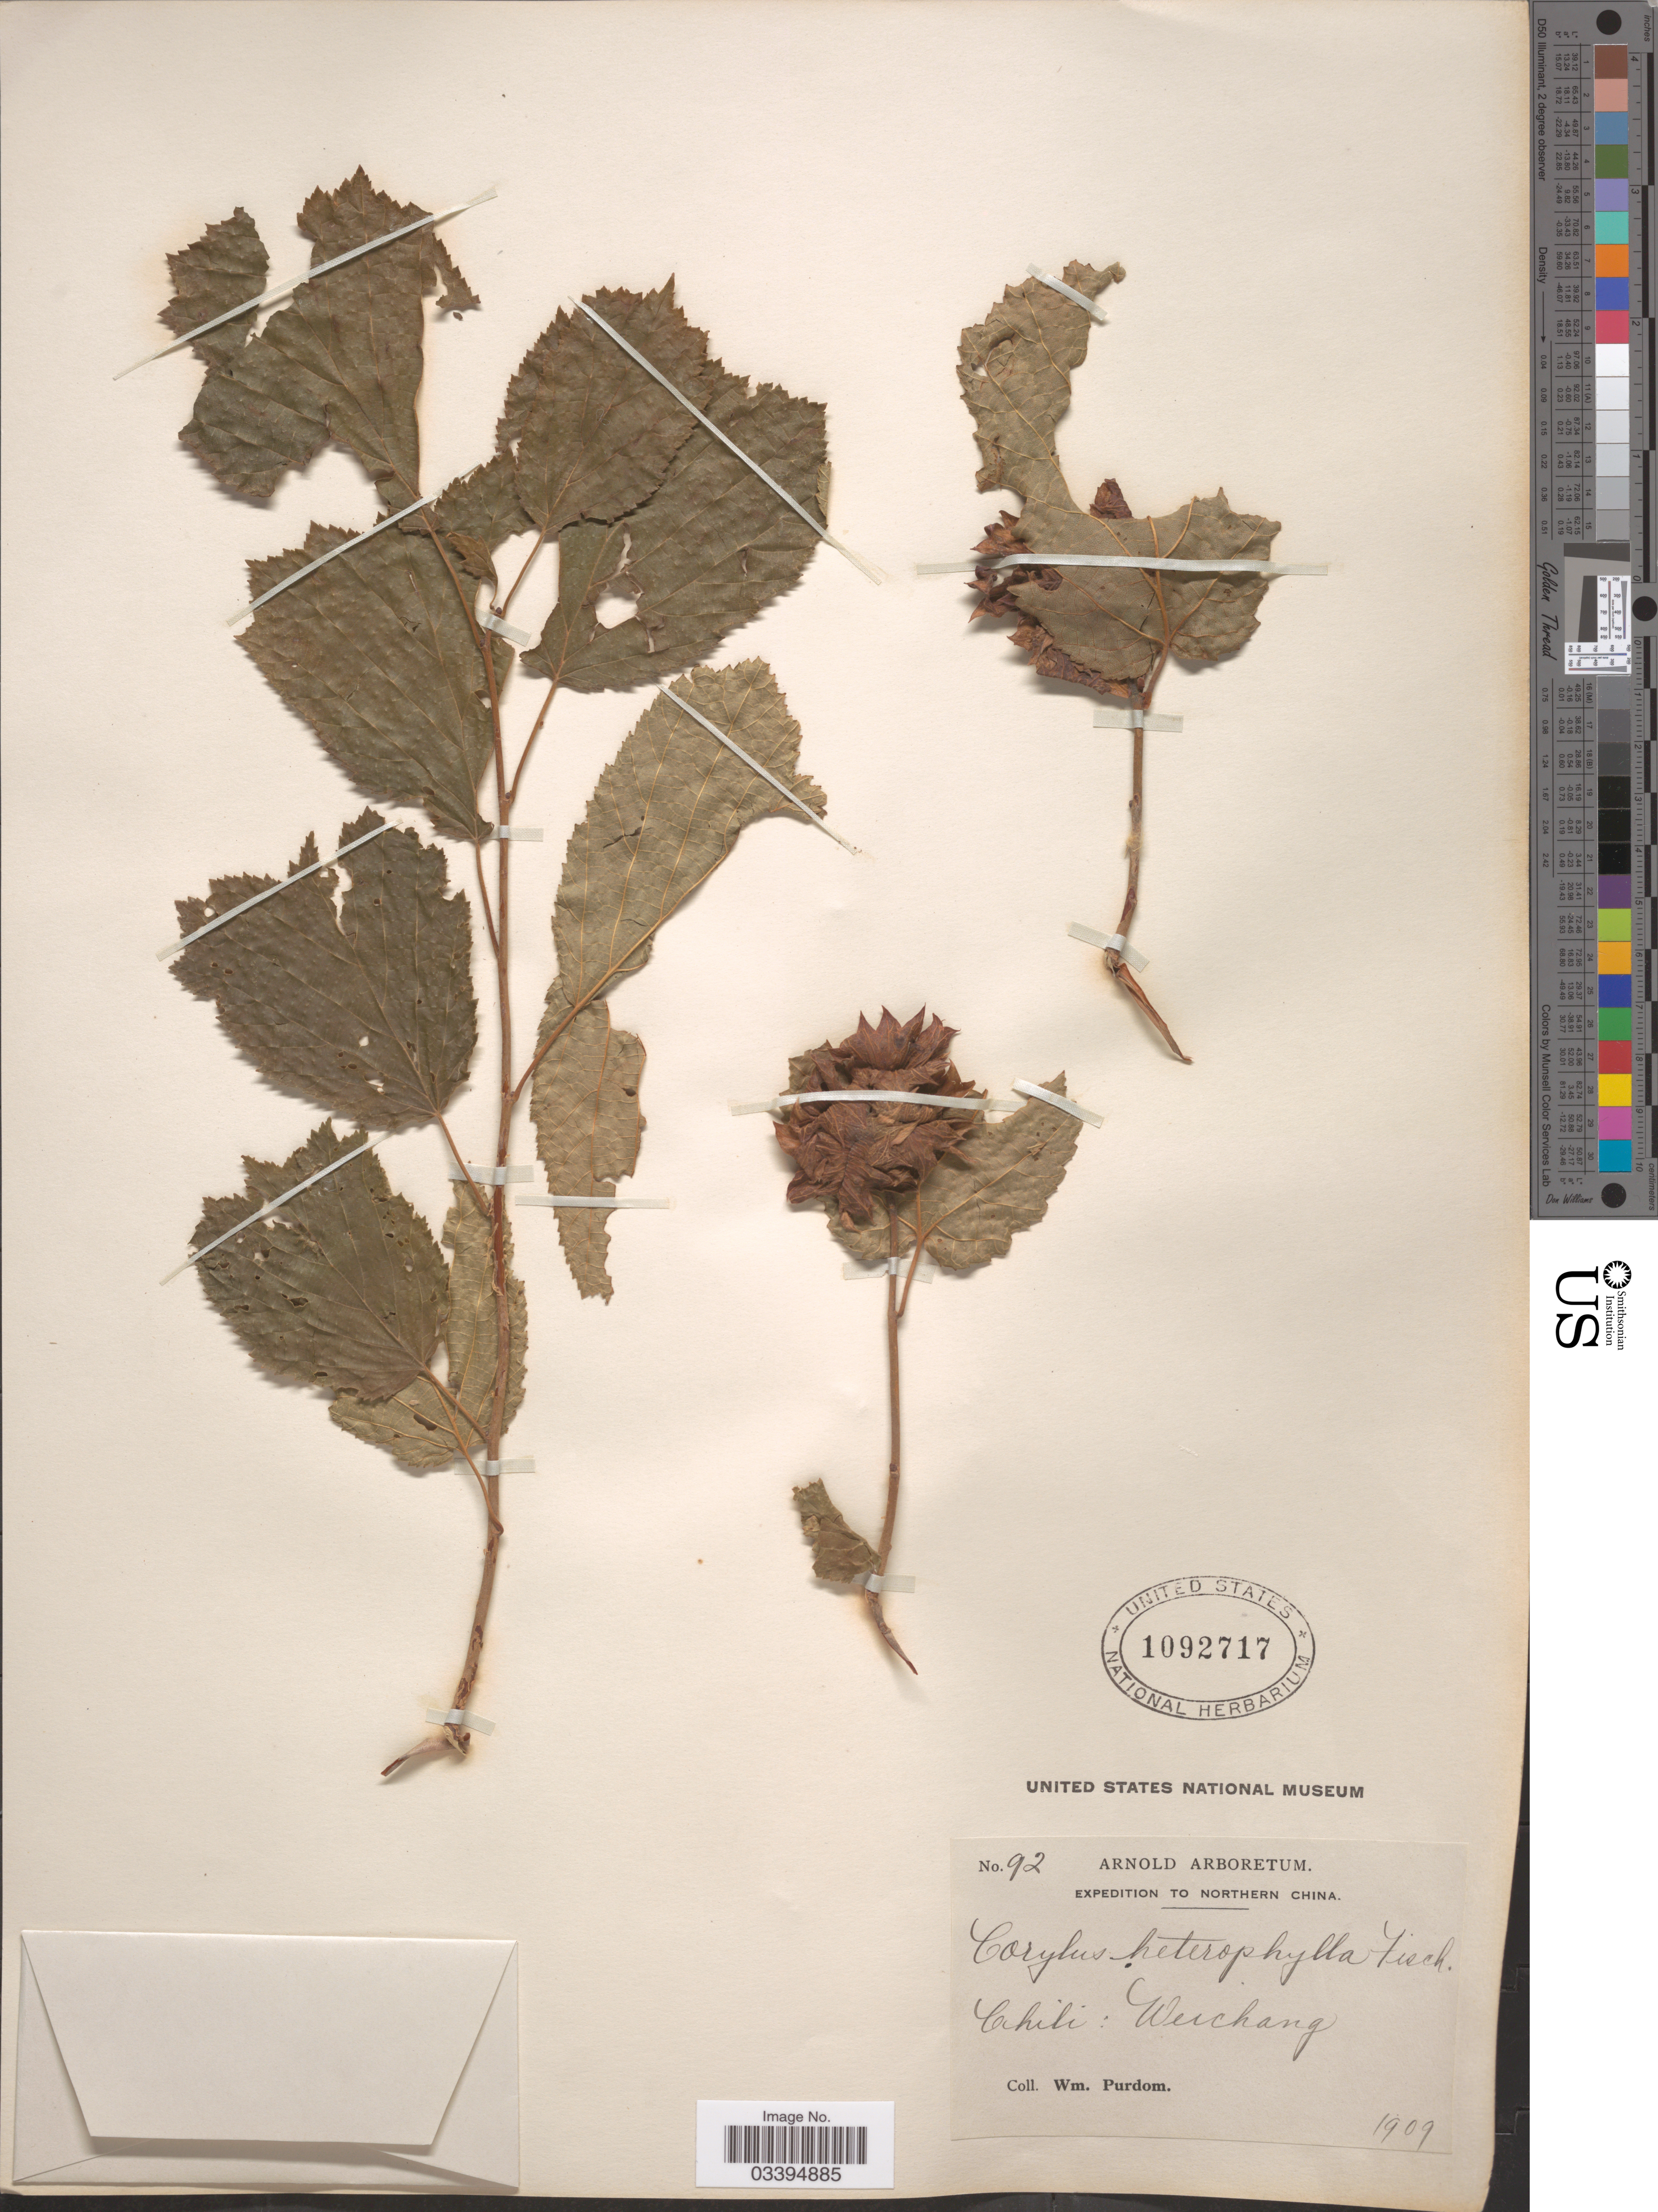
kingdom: Plantae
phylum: Tracheophyta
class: Magnoliopsida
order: Fagales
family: Betulaceae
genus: Corylus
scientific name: Corylus heterophylla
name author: Fisch. ex Trautv.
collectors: W. Purdom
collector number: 92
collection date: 1909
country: China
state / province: Hebei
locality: Northern China. Chili: Weichang.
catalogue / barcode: US 1092717